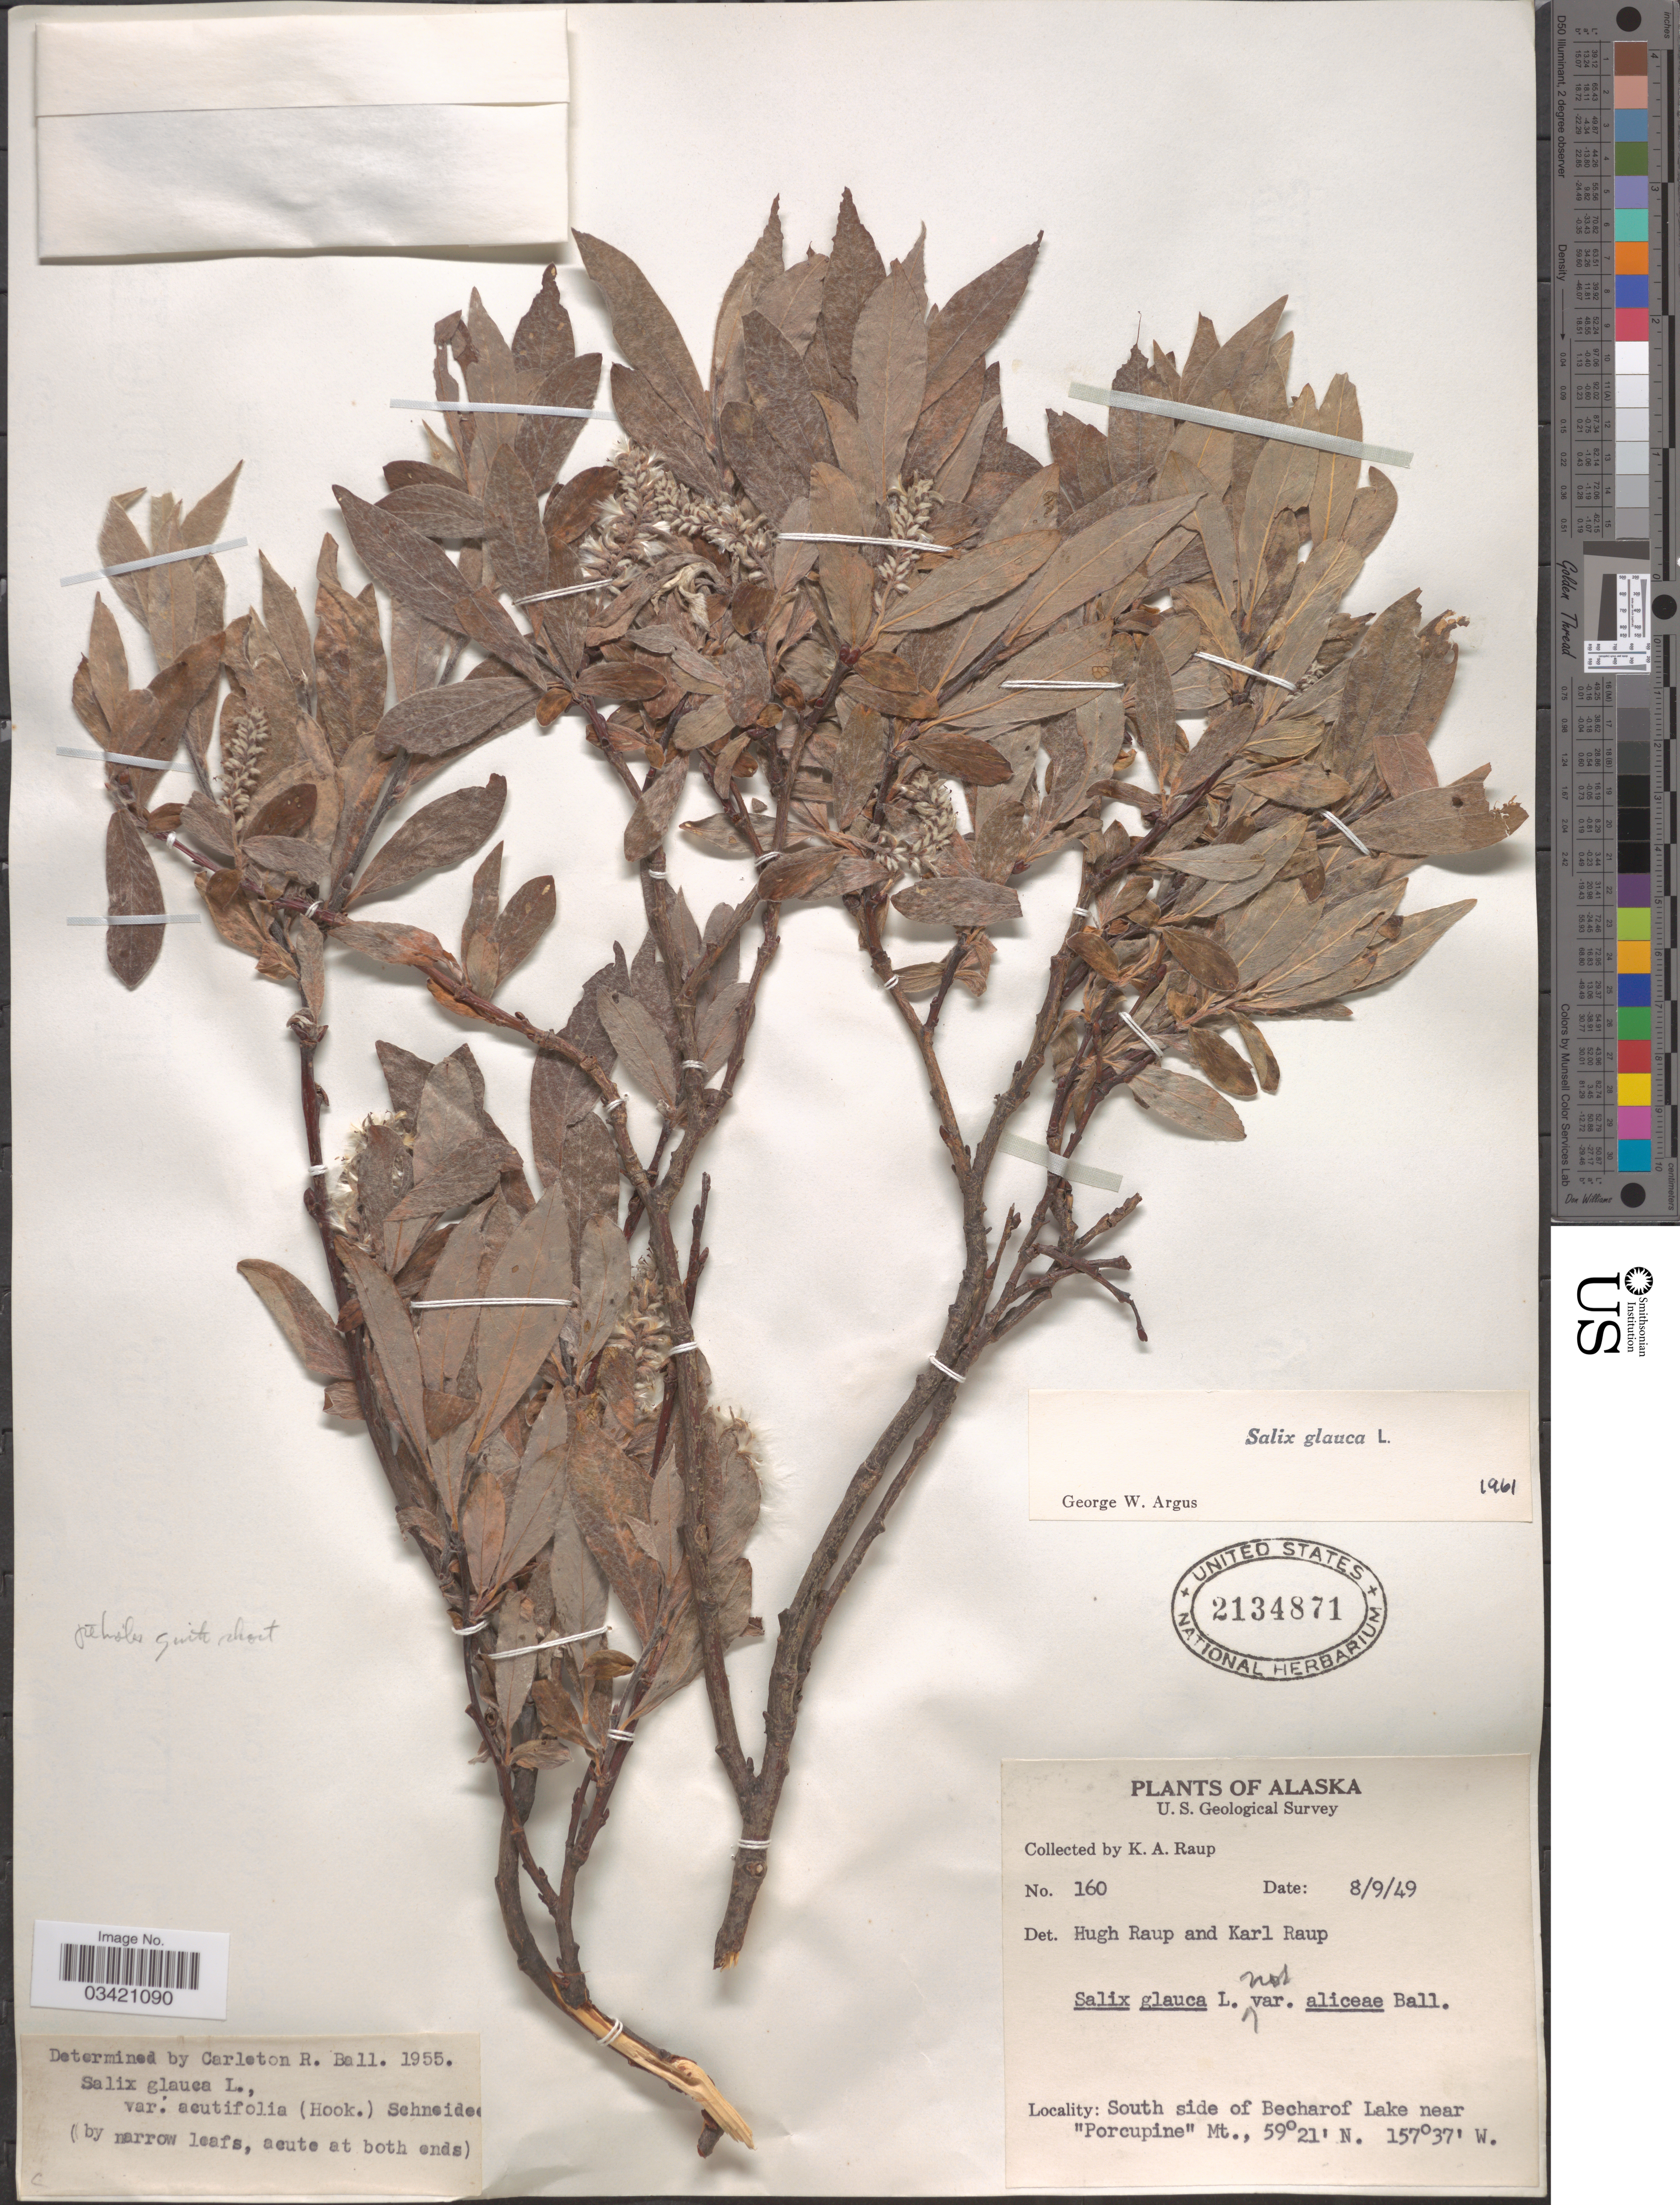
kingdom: Plantae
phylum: Tracheophyta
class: Magnoliopsida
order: Malpighiales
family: Salicaceae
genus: Salix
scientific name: Salix glauca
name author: L.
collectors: K. Raup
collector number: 160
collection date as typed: Transcribed d/m/y: 9/8/49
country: United States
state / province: Alaska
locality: South side of Becharof Lake near "Porcupine" Mt.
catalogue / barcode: US 2134871